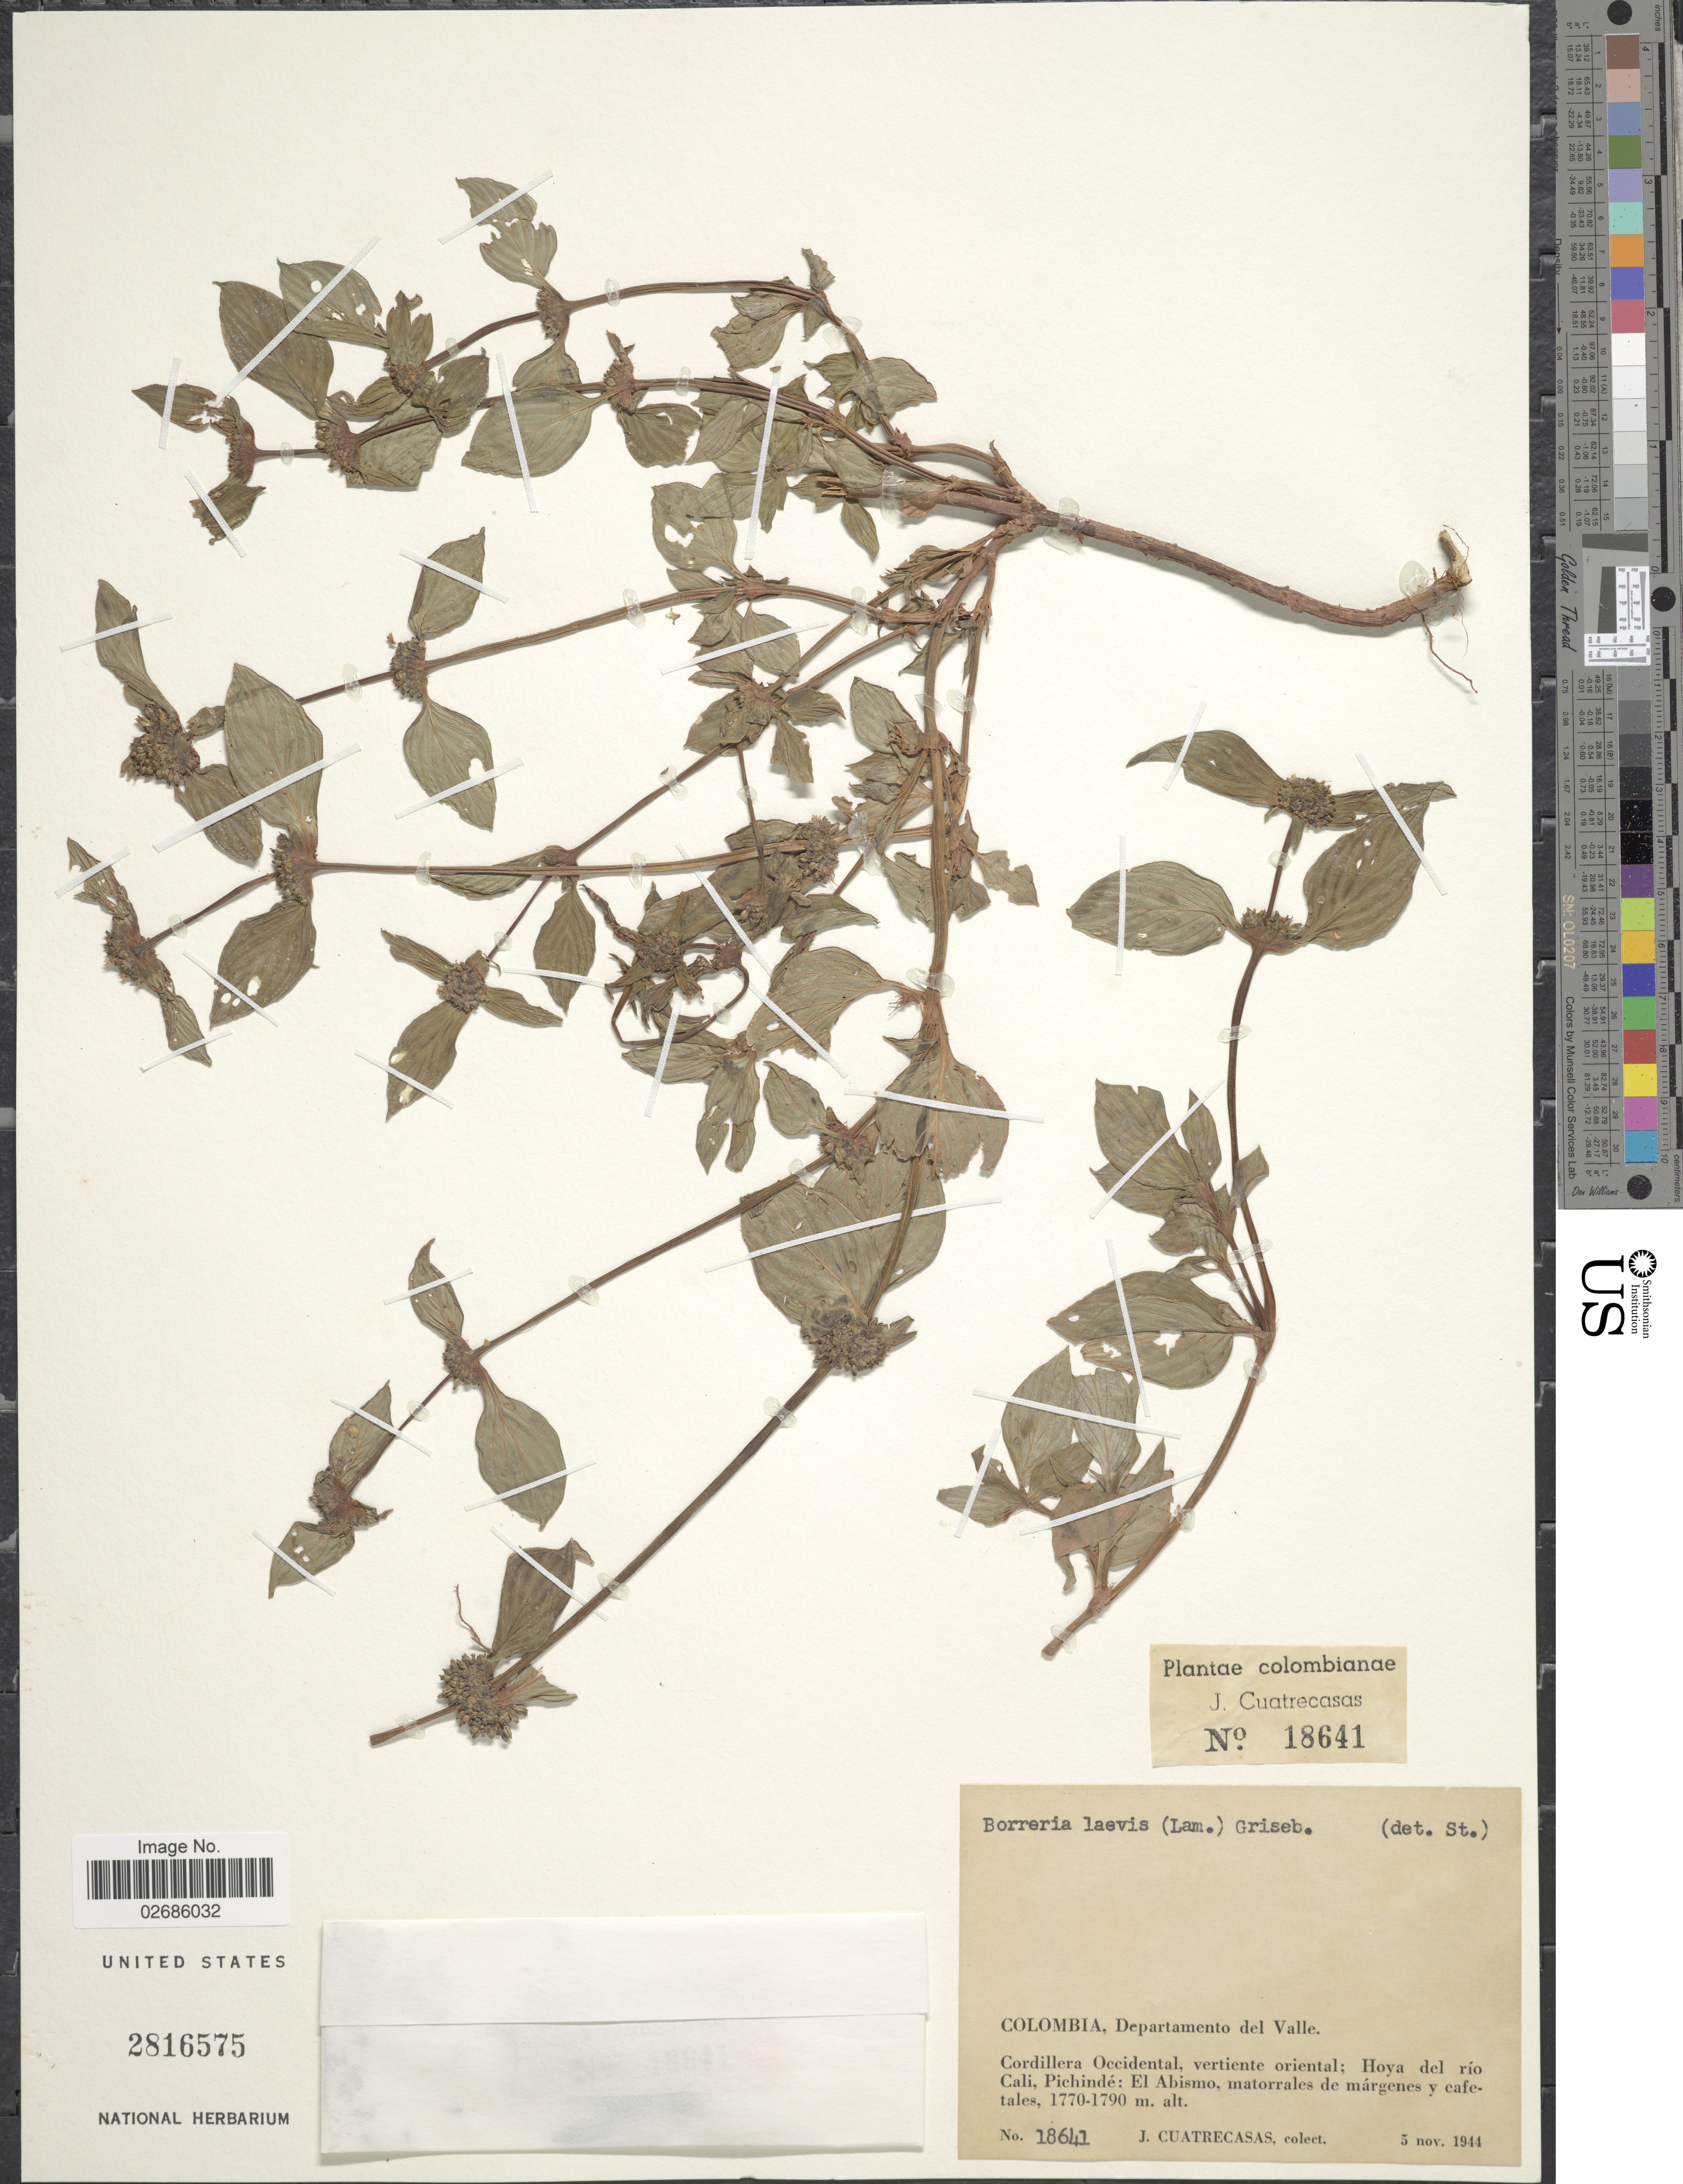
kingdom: Plantae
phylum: Tracheophyta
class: Magnoliopsida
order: Gentianales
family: Rubiaceae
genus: Borreria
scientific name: Borreria assurgens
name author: (Ruiz & Pav.) Griseb.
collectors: J. Cuatrecasas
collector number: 18641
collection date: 1944-11-05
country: Colombia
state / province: Valle del Cauca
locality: Departamento del Valle. Cordillera Occidental, vertiente oriental; Hoya del río Cali, Pichindé: El Abismo, matorrales de márgenes y cafetales.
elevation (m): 1770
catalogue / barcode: US 2816575